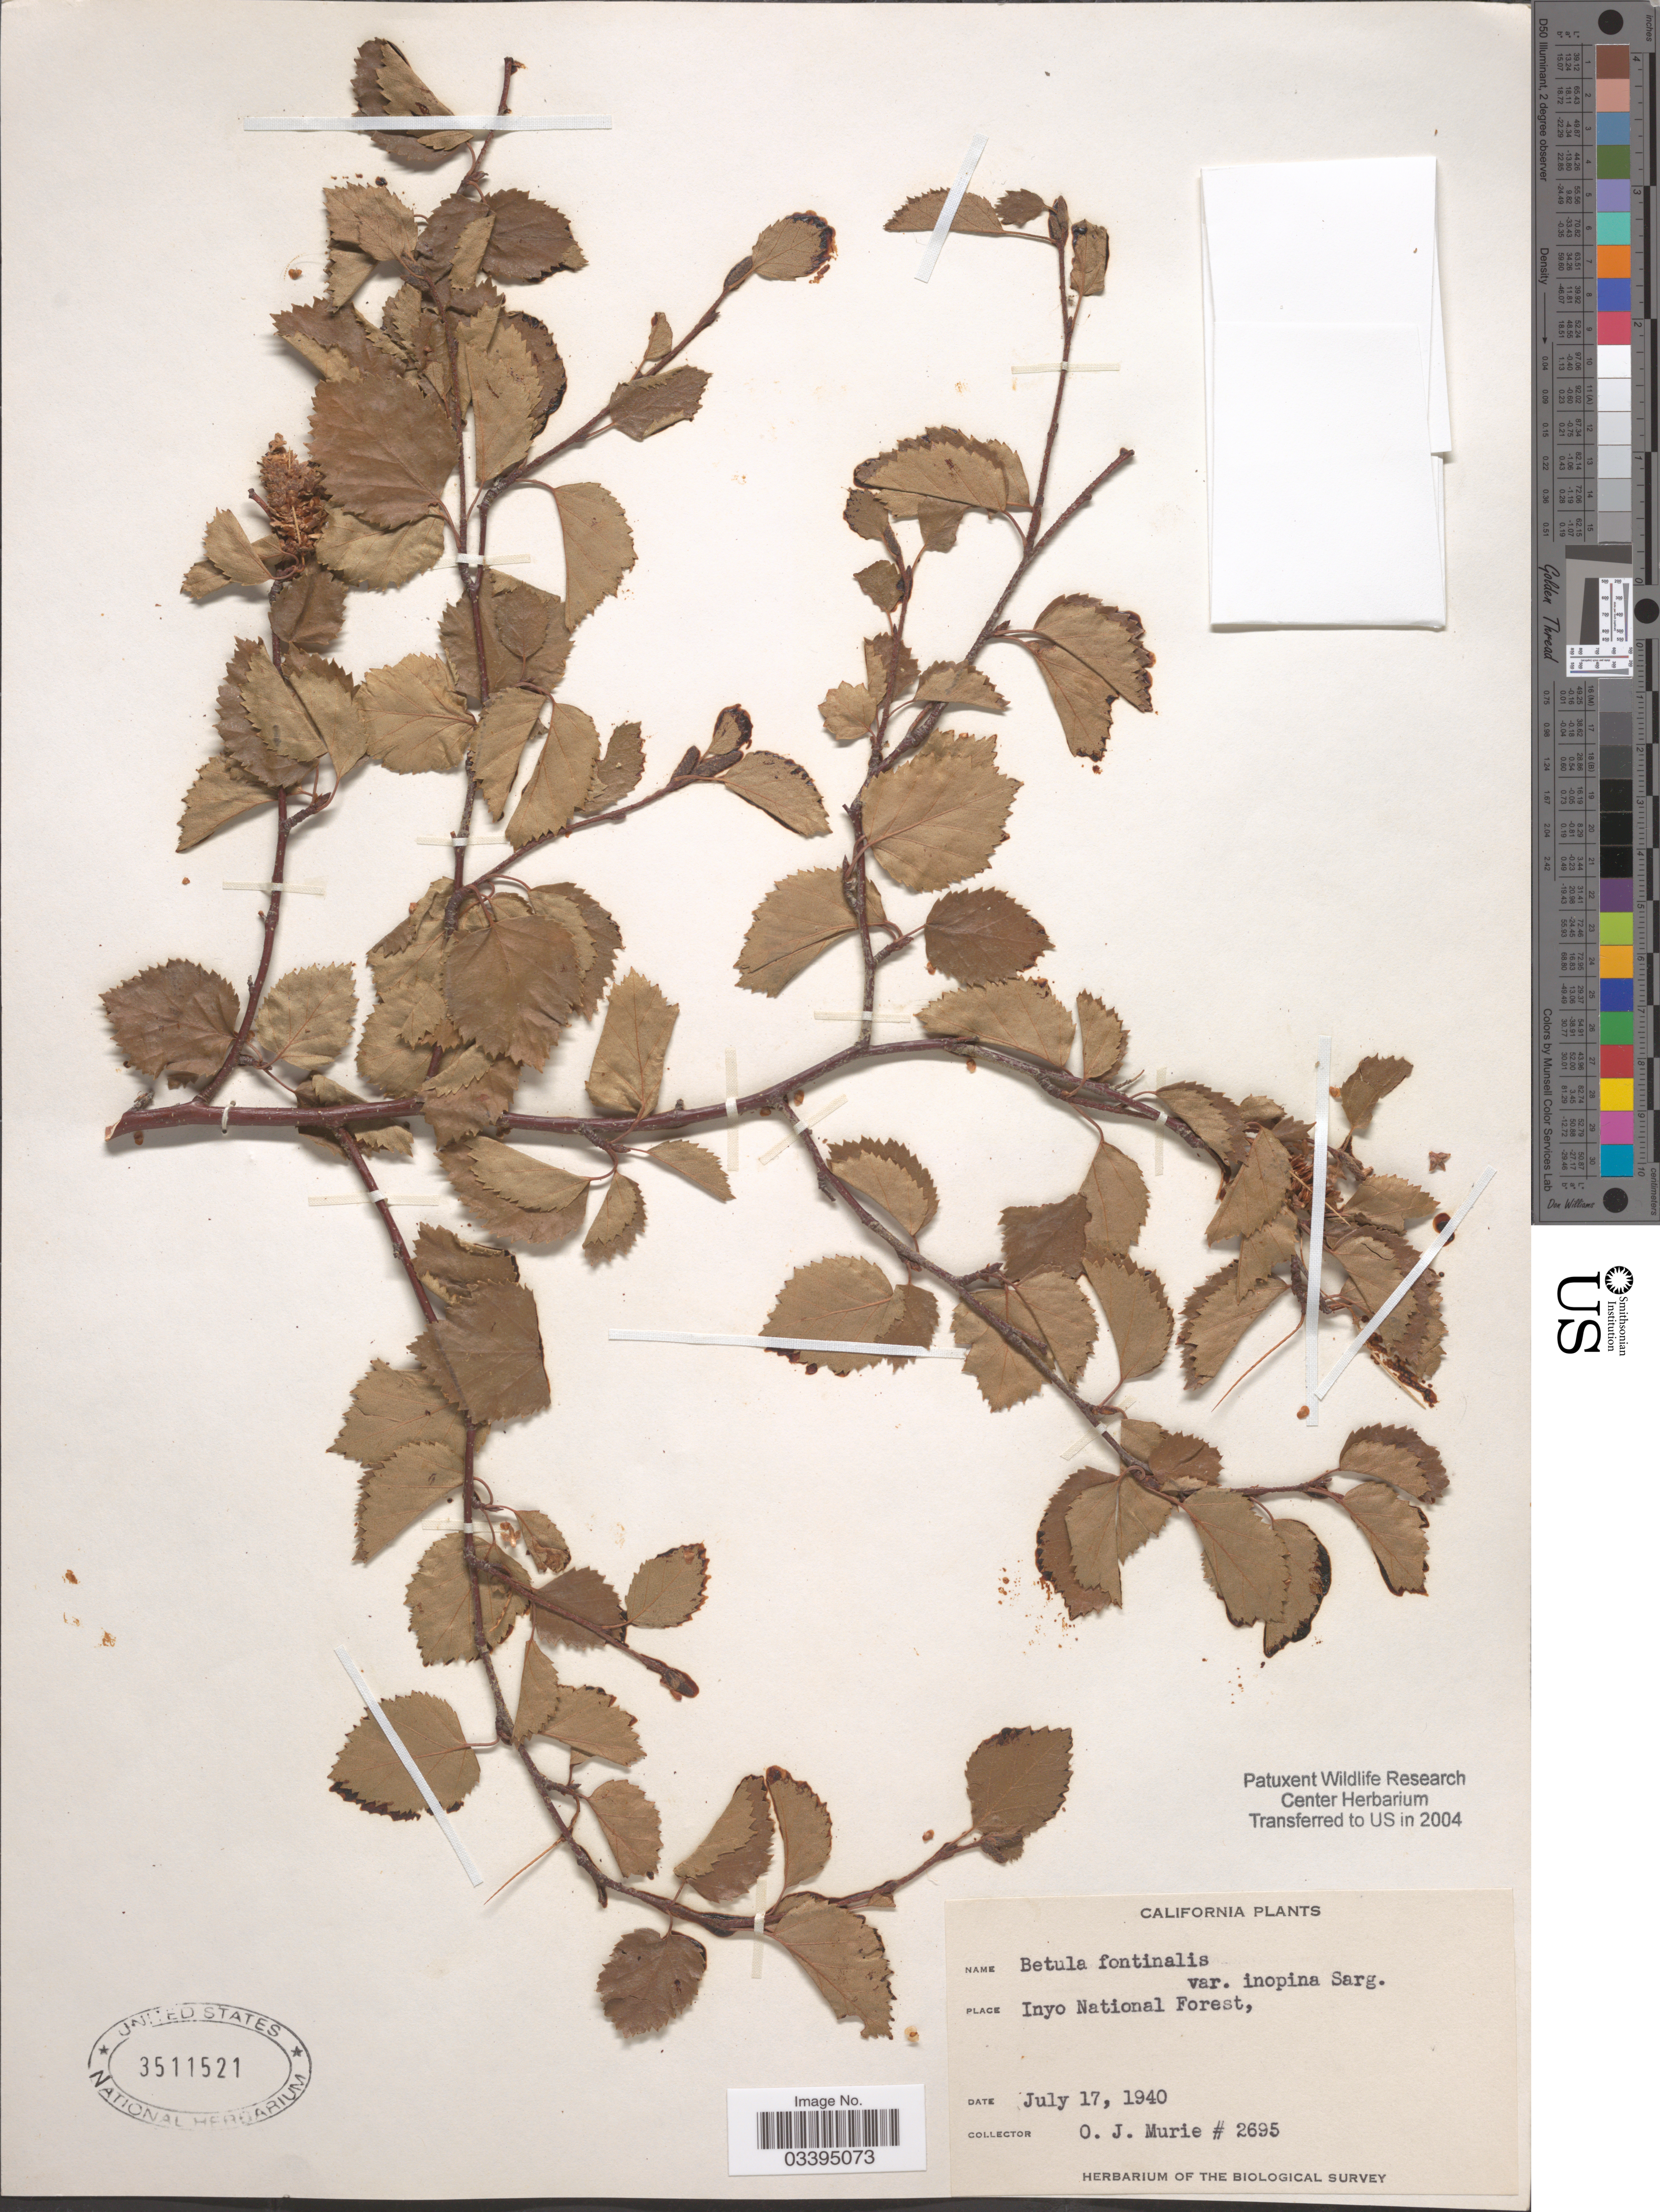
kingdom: Plantae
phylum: Tracheophyta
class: Magnoliopsida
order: Fagales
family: Betulaceae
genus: Betula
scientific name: Betula fontinalis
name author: Sarg.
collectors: O. Murie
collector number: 2695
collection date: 1940-07-17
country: United States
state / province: California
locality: Inyo National Forest.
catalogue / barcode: US 3511521